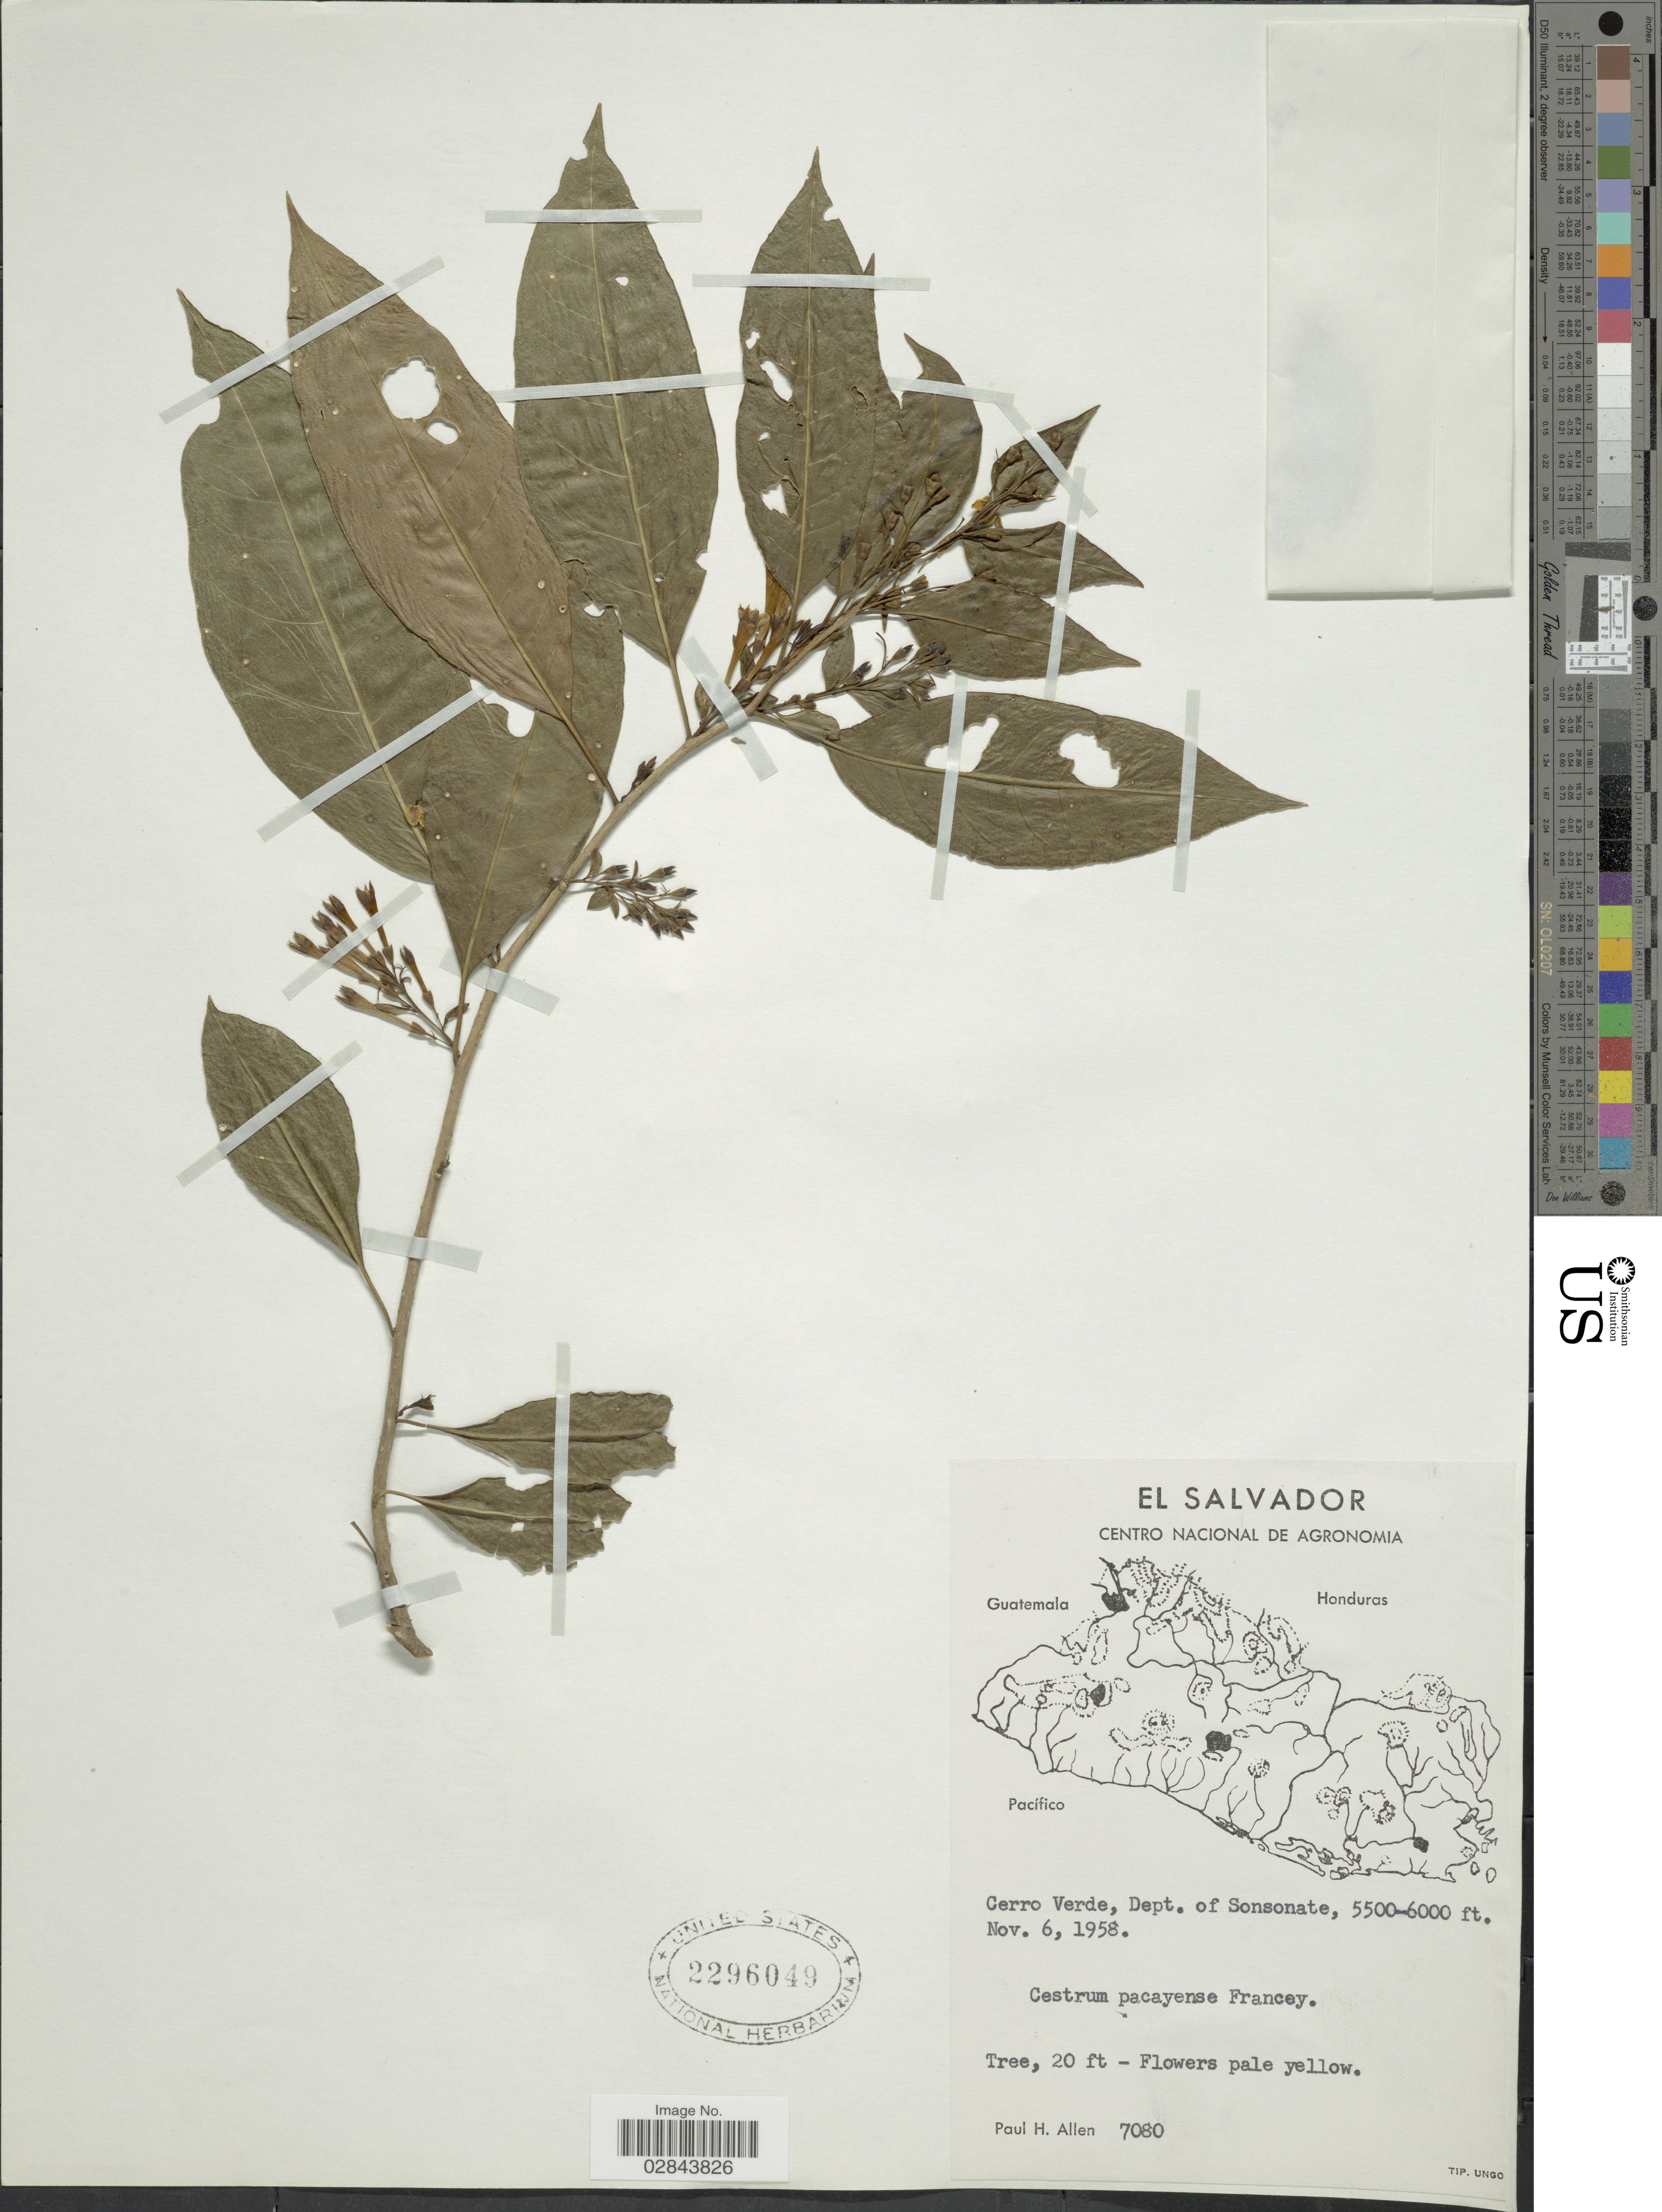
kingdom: Plantae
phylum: Tracheophyta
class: Magnoliopsida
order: Solanales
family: Solanaceae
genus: Cestrum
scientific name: Cestrum pacayense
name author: Francey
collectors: P. H. Allen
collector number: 7080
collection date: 1958-11-06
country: El Salvador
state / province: Sonsonate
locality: Cerro Verde, Dept. of Sonsonate.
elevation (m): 1676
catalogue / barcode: US 2296049